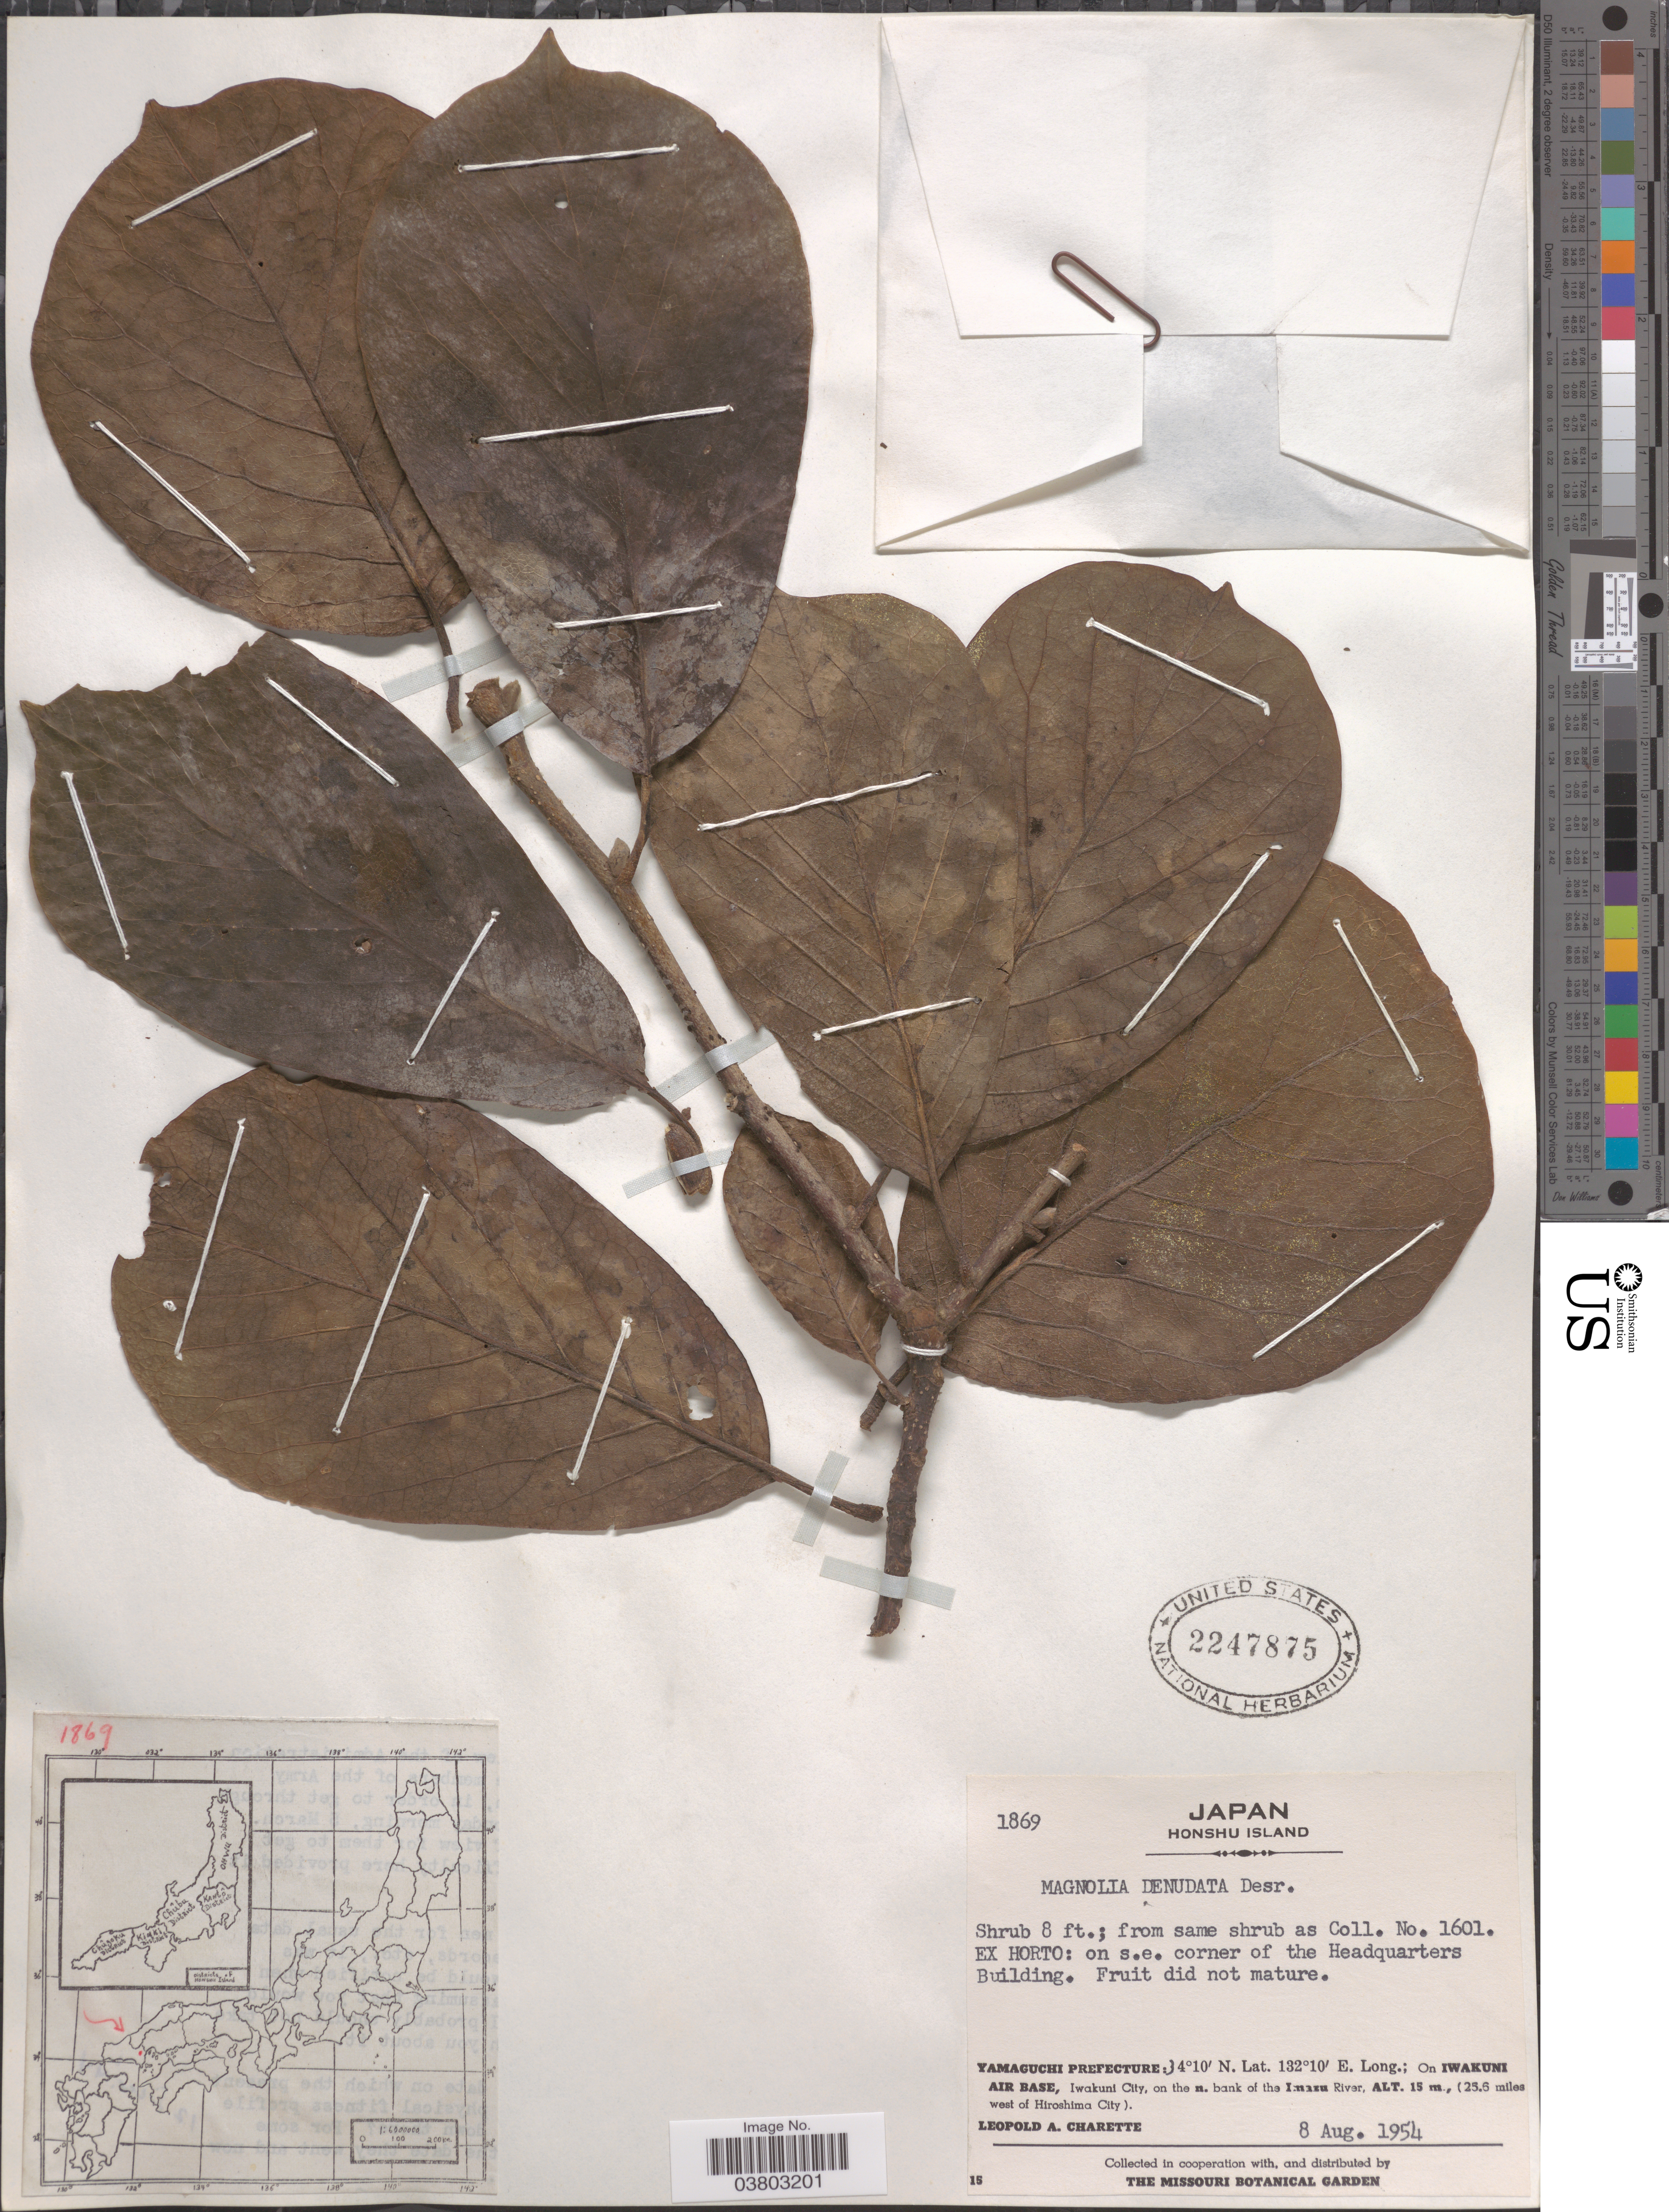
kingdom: Plantae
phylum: Tracheophyta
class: Magnoliopsida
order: Magnoliales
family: Magnoliaceae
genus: Magnolia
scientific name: Magnolia denudata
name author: Desr.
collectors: L. A. Charette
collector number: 1869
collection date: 1954-08-08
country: Japan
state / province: Yamaguti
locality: Honshu Island. Ex Horto: on s.e. corner of the Headquarters Building. Yamaguchi Prefecture: On Iwakuni Air Base, Iwakuni City, on the n. bank Imaru River, (25.6 miles west of Hiroshima City).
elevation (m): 15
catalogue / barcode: US 2247875